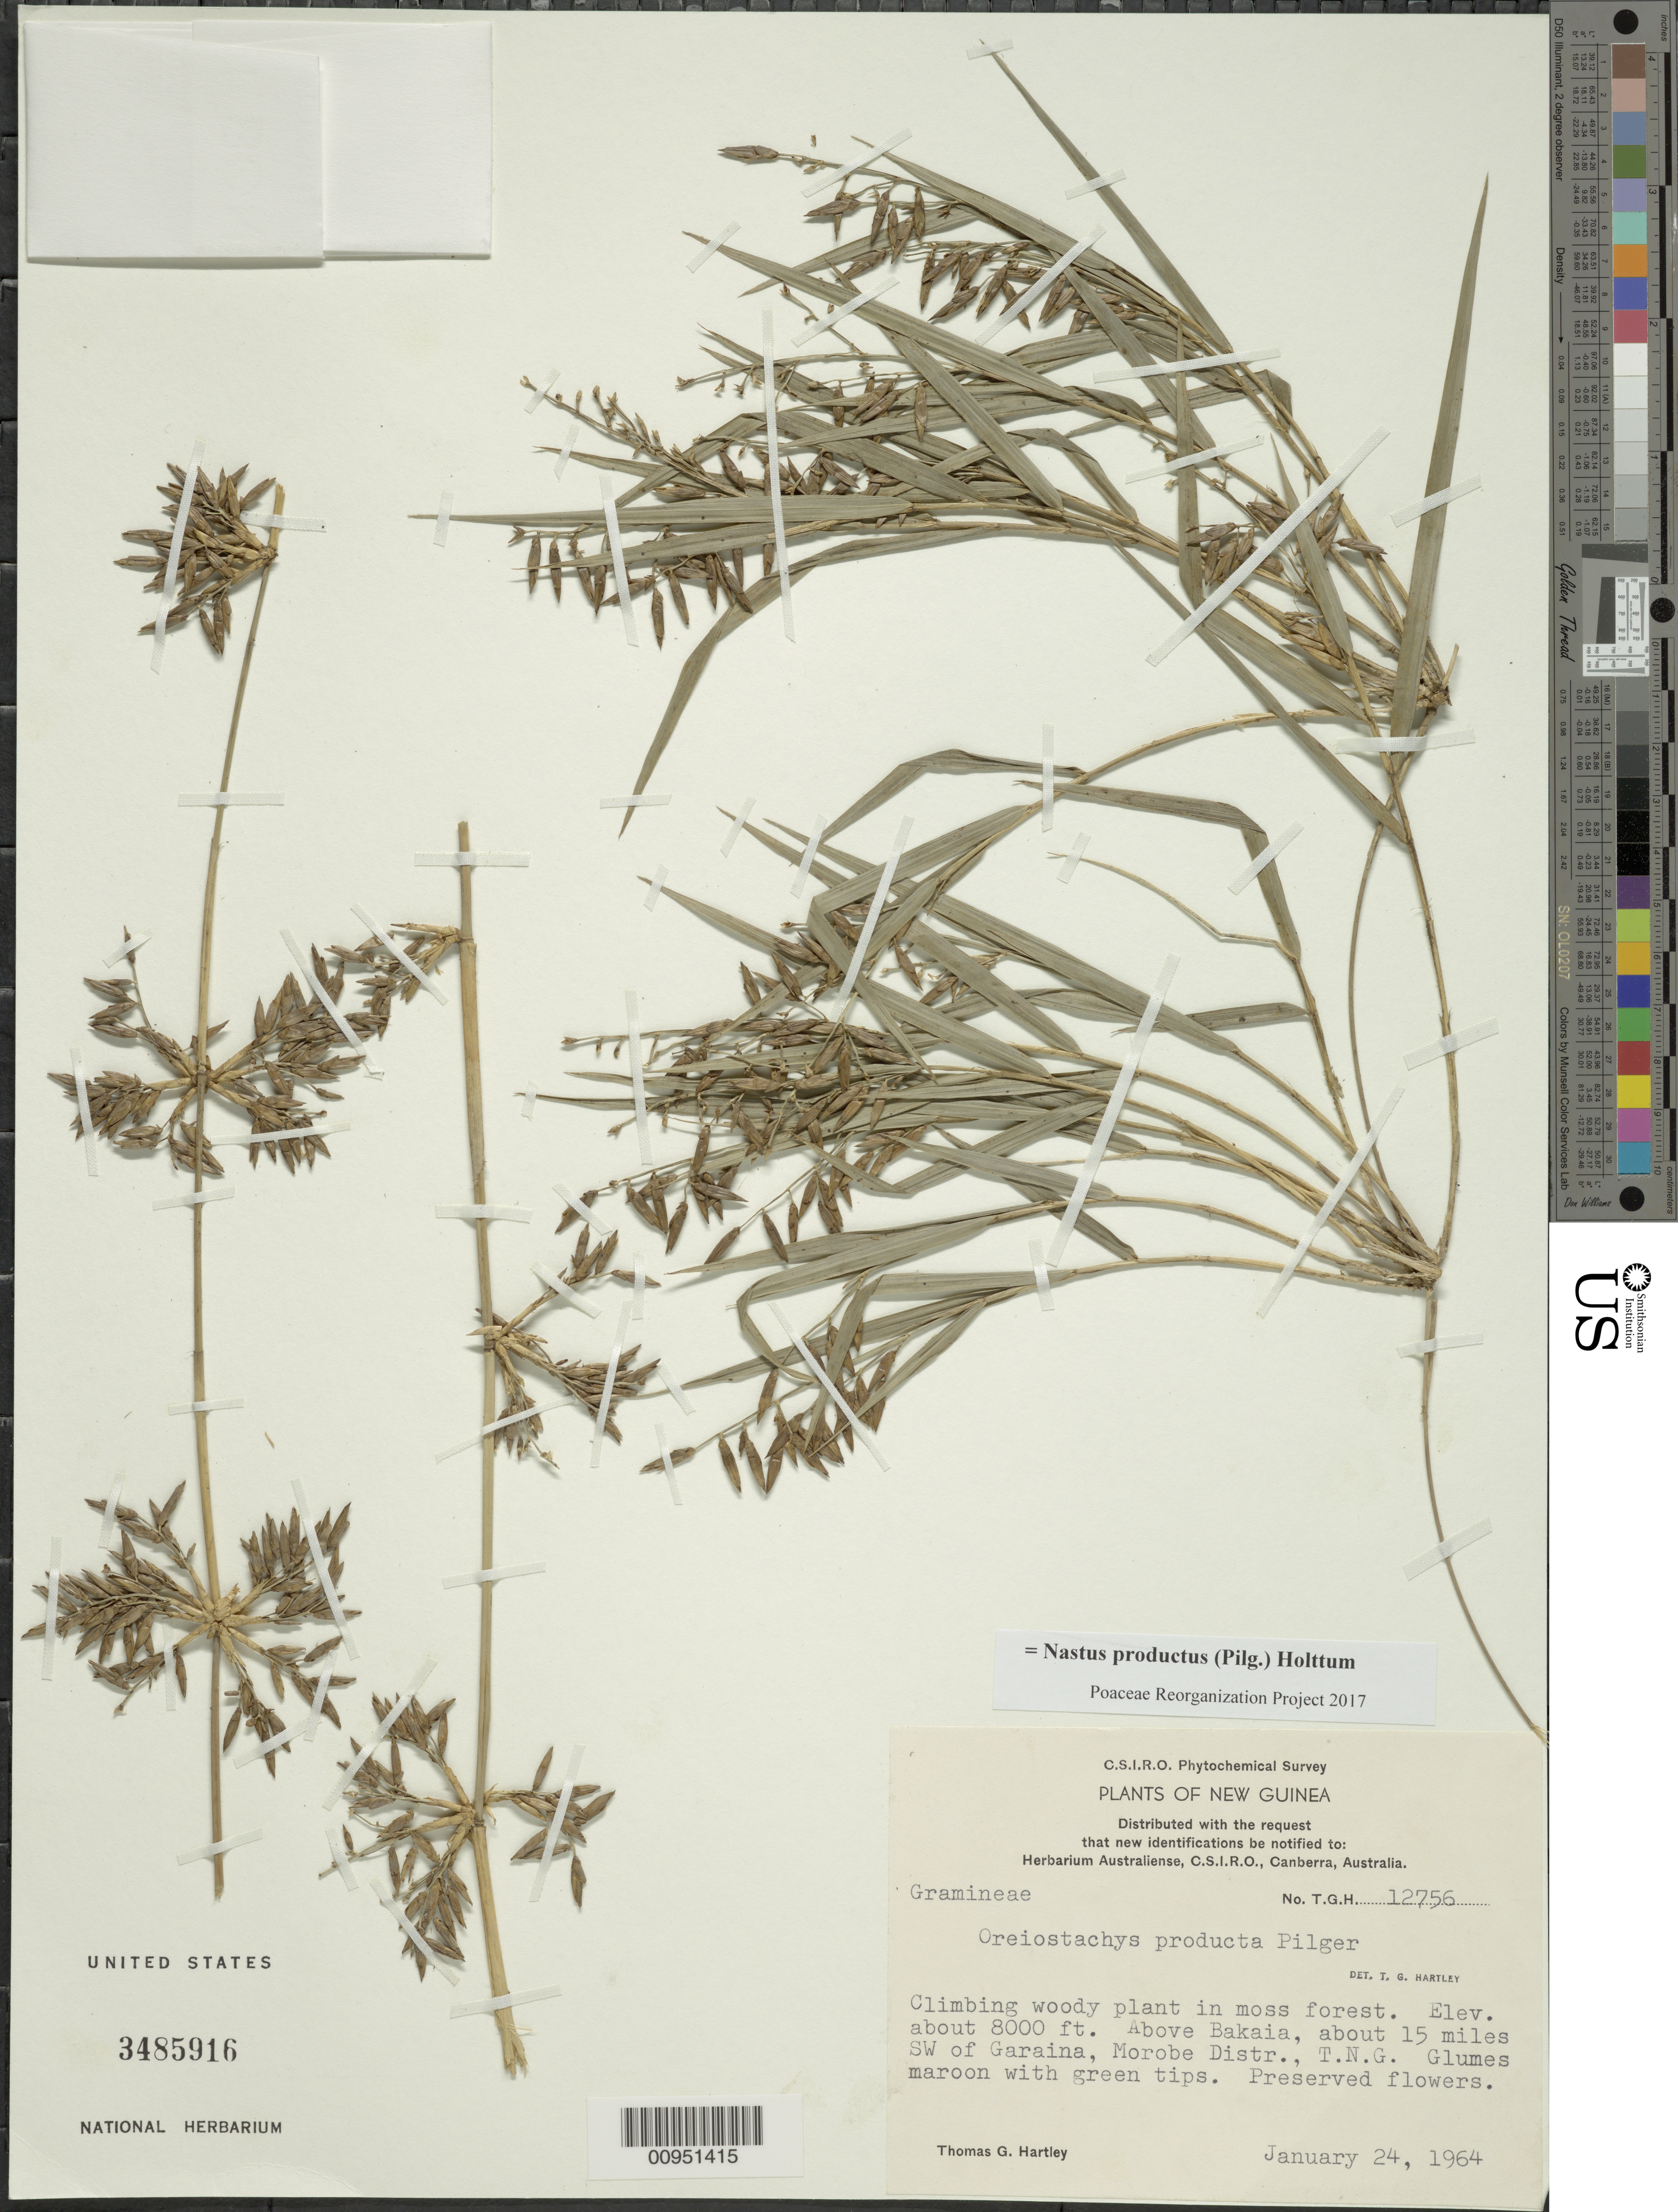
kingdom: Plantae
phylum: Tracheophyta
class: Liliopsida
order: Poales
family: Poaceae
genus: Nastus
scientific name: Nastus productus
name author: (Pilg.) Holttum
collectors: T. G. Hartley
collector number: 12756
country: Papua New Guinea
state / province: Southern Highlands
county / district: Morobe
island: New Guinea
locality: Above Bakai, SW of Caraina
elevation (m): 2438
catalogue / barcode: US 3485916